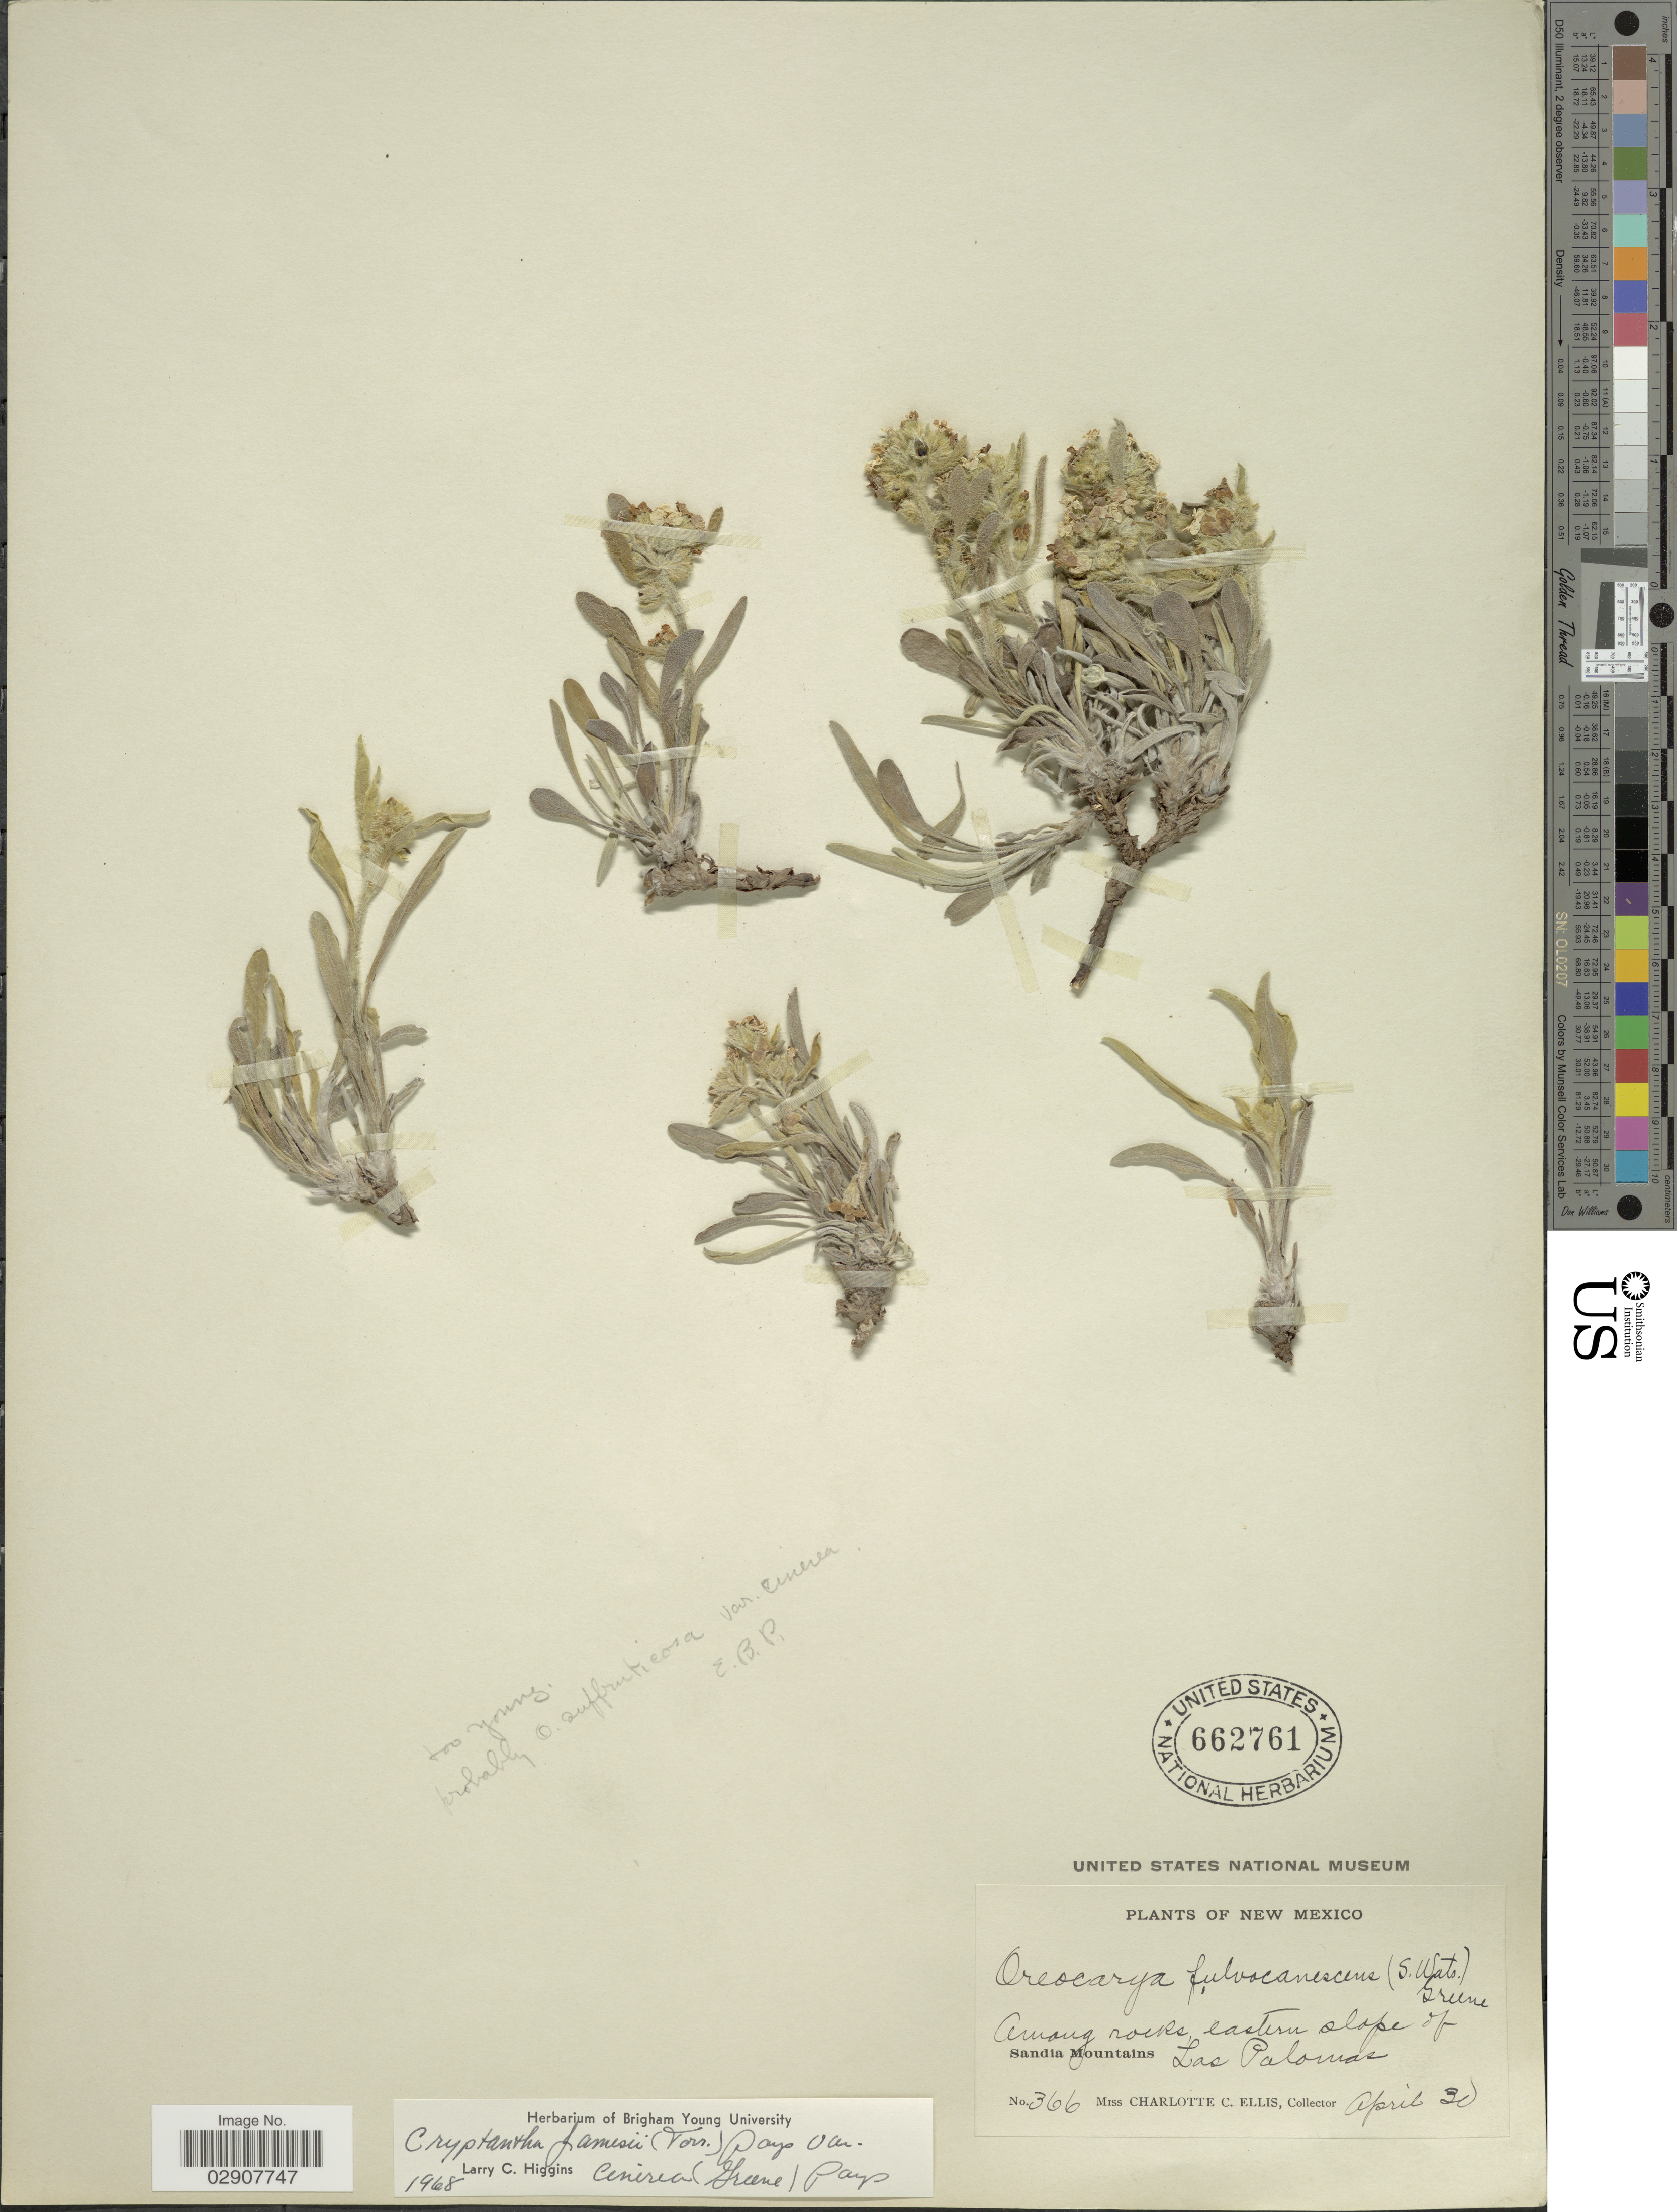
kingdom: Plantae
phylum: Tracheophyta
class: Magnoliopsida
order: Boraginales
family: Boraginaceae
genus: Cryptantha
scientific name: Cryptantha jamesii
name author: (Torr.) Payson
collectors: C. C. Ellis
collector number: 366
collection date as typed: Transcribed d/m/y: /4/30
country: United States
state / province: New Mexico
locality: Among rocks, eastern slope of Las Palomas. Sandia Mountains.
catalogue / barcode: US 662761